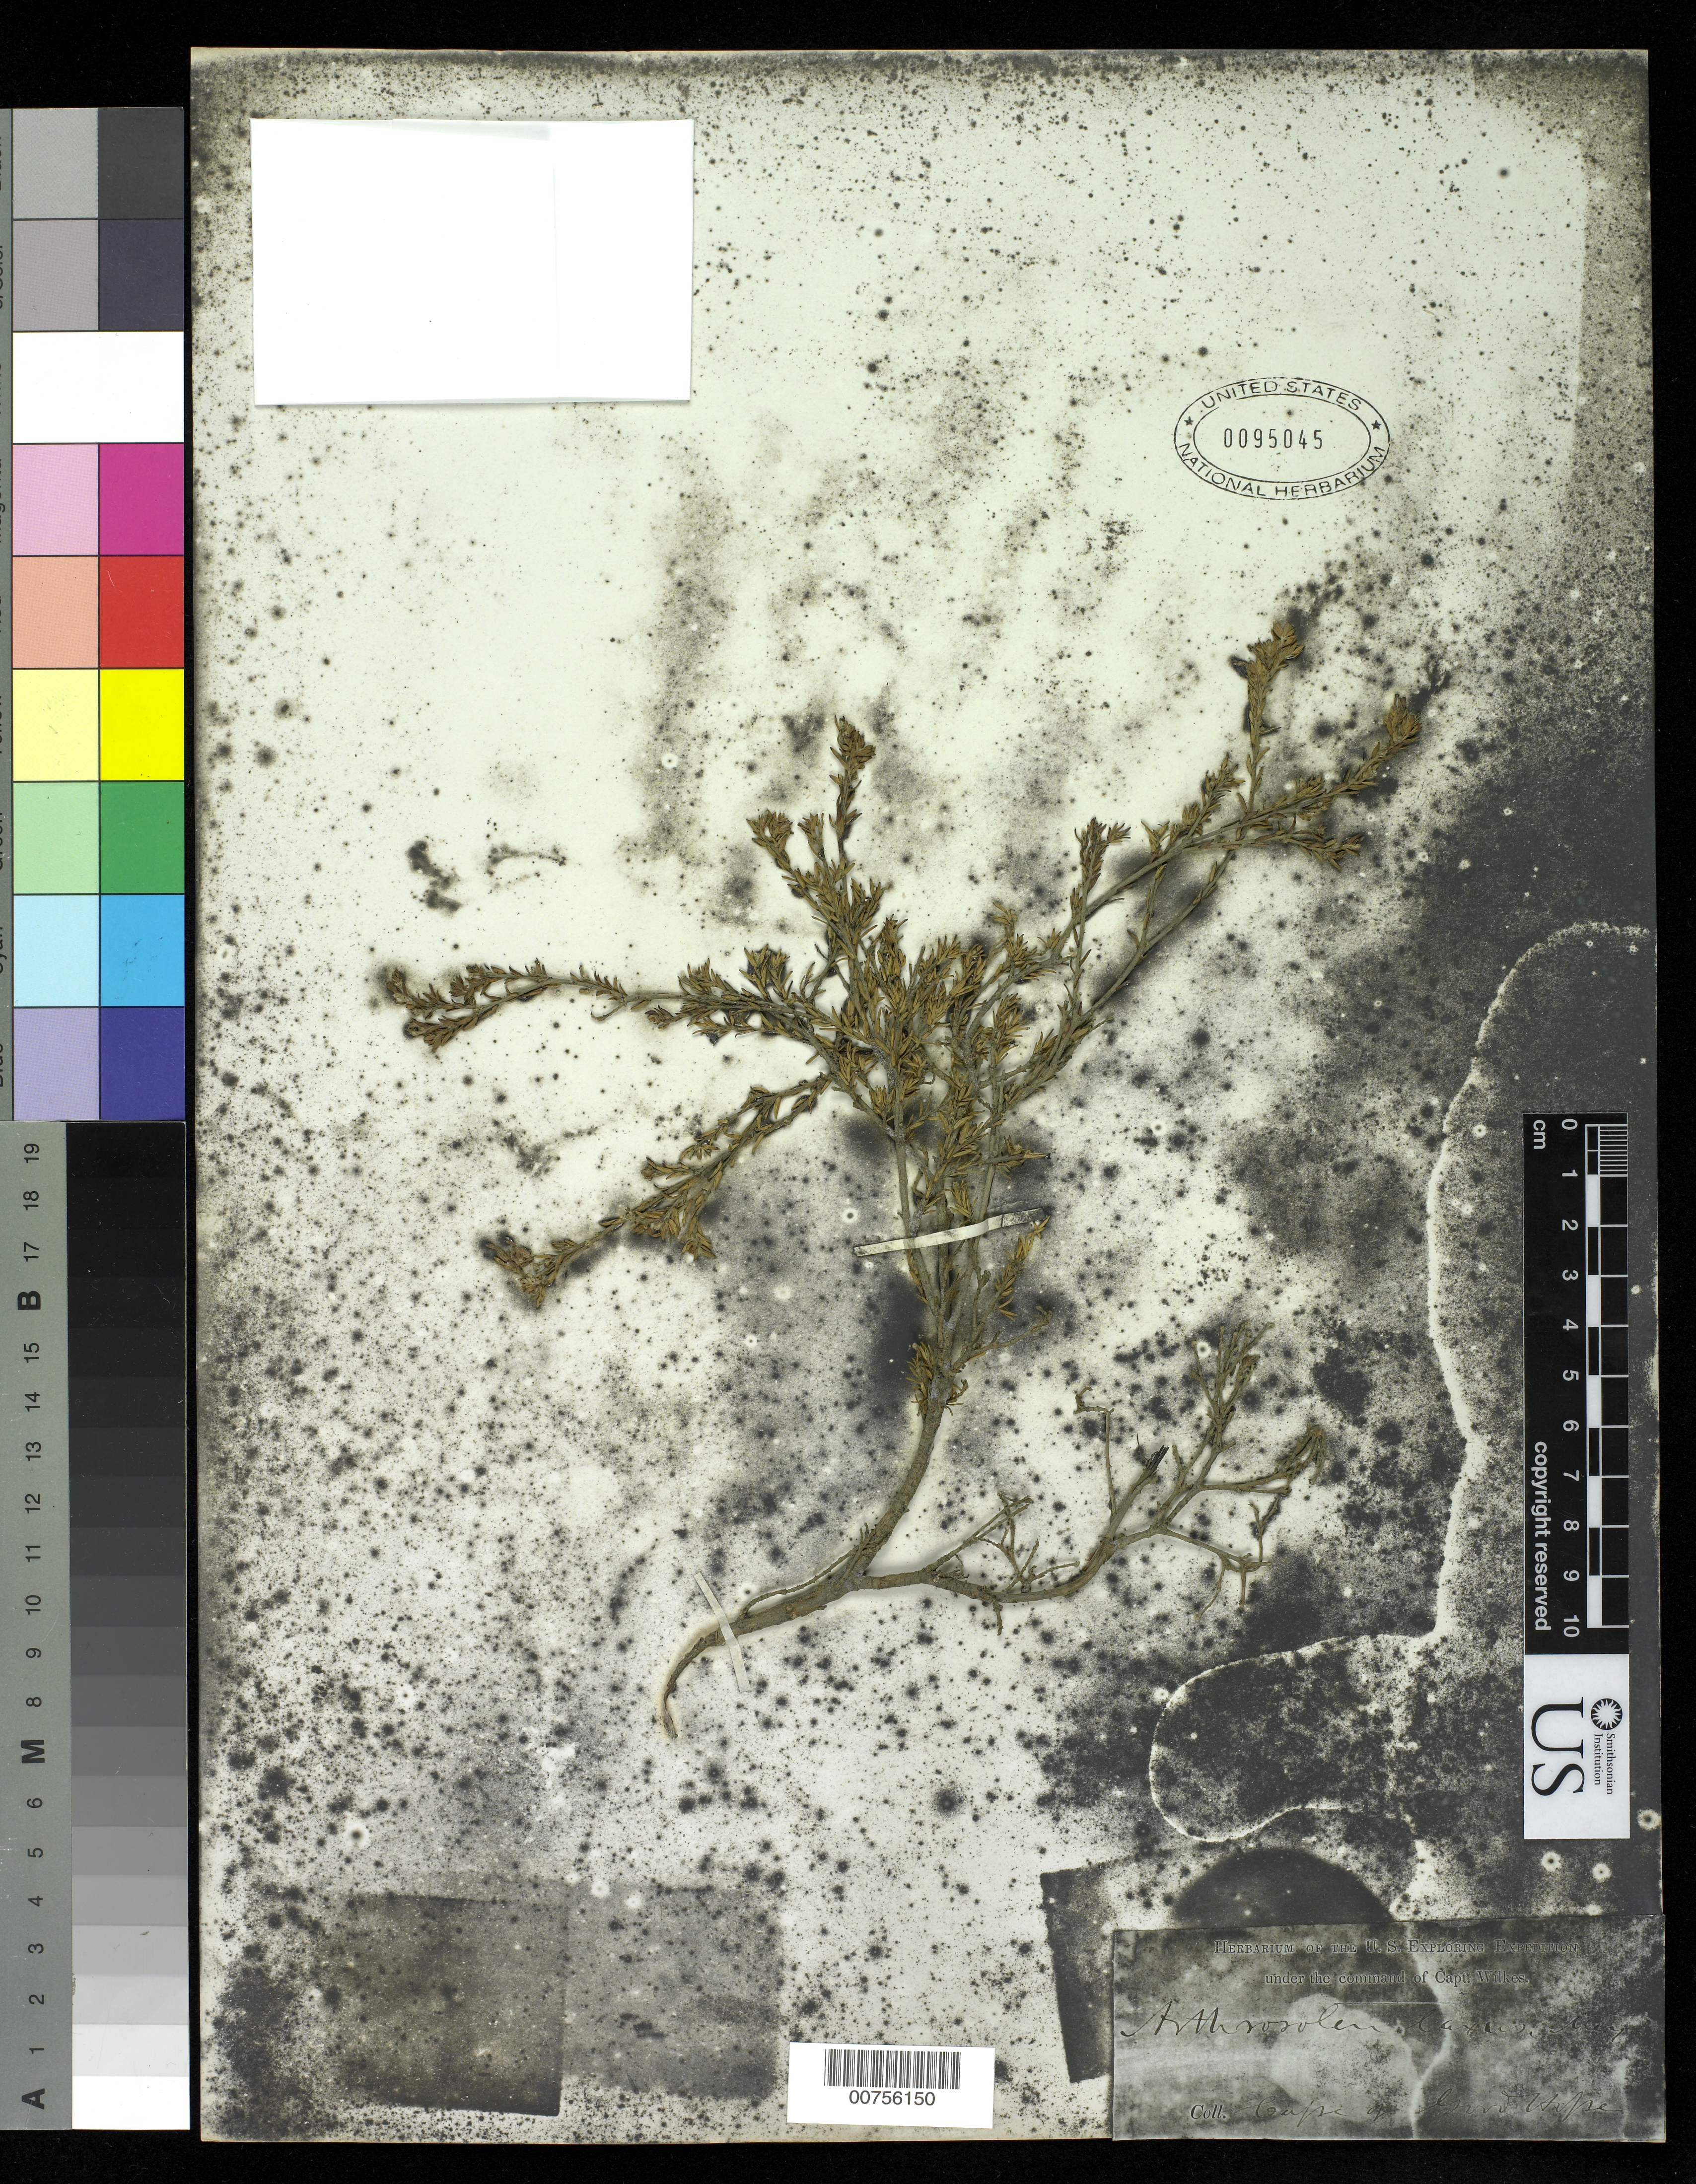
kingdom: Plantae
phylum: Tracheophyta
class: Magnoliopsida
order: Malvales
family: Thymelaeaceae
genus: Gnidia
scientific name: Gnidia laxa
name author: Gilg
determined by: Rogers, Z. S.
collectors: Wilkes Explor. Exped.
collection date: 1838/1842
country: South Africa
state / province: Western Cape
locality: Cape of Good Hope. Cape Town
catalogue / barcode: US 95045